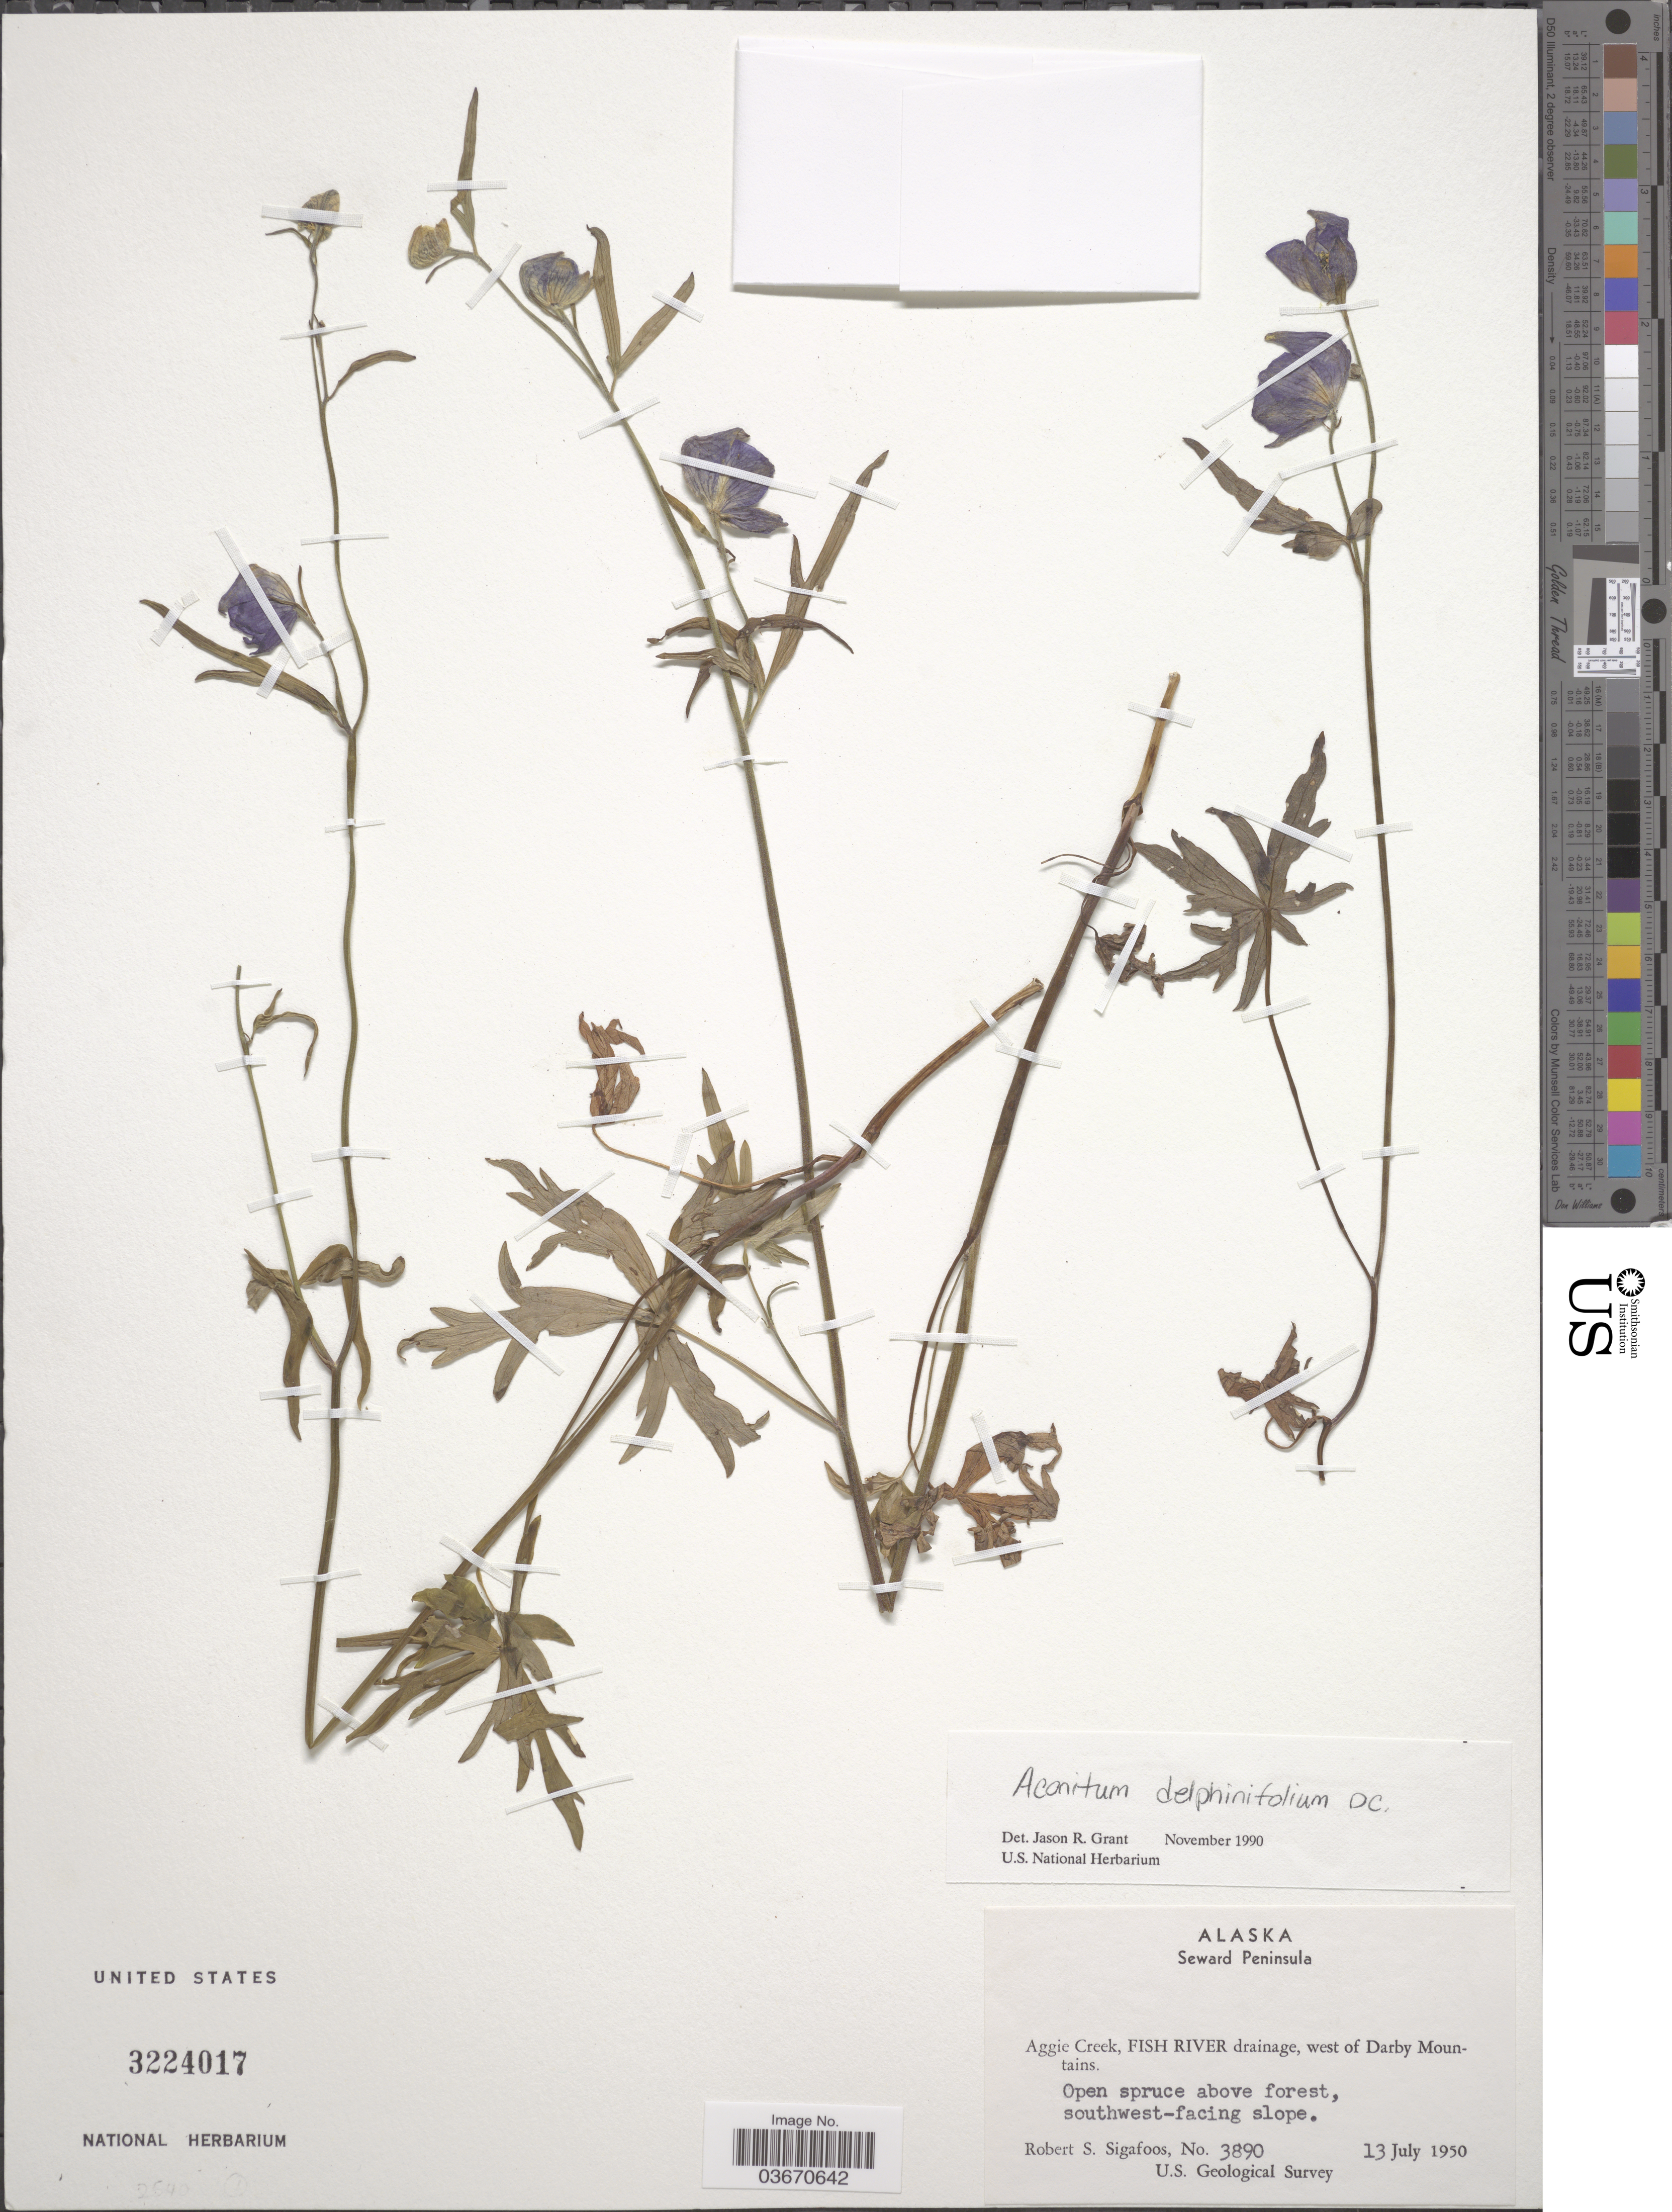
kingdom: Plantae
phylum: Tracheophyta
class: Magnoliopsida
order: Ranunculales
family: Ranunculaceae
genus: Aconitum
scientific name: Aconitum delphinifolium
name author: DC.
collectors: R. Sigafoos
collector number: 3890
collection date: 1950-07-13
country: United States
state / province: Alaska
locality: Seward Peninsula. Aggie Creek, Fish River drainage, west of Darby Mountains.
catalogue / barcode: US 3224017